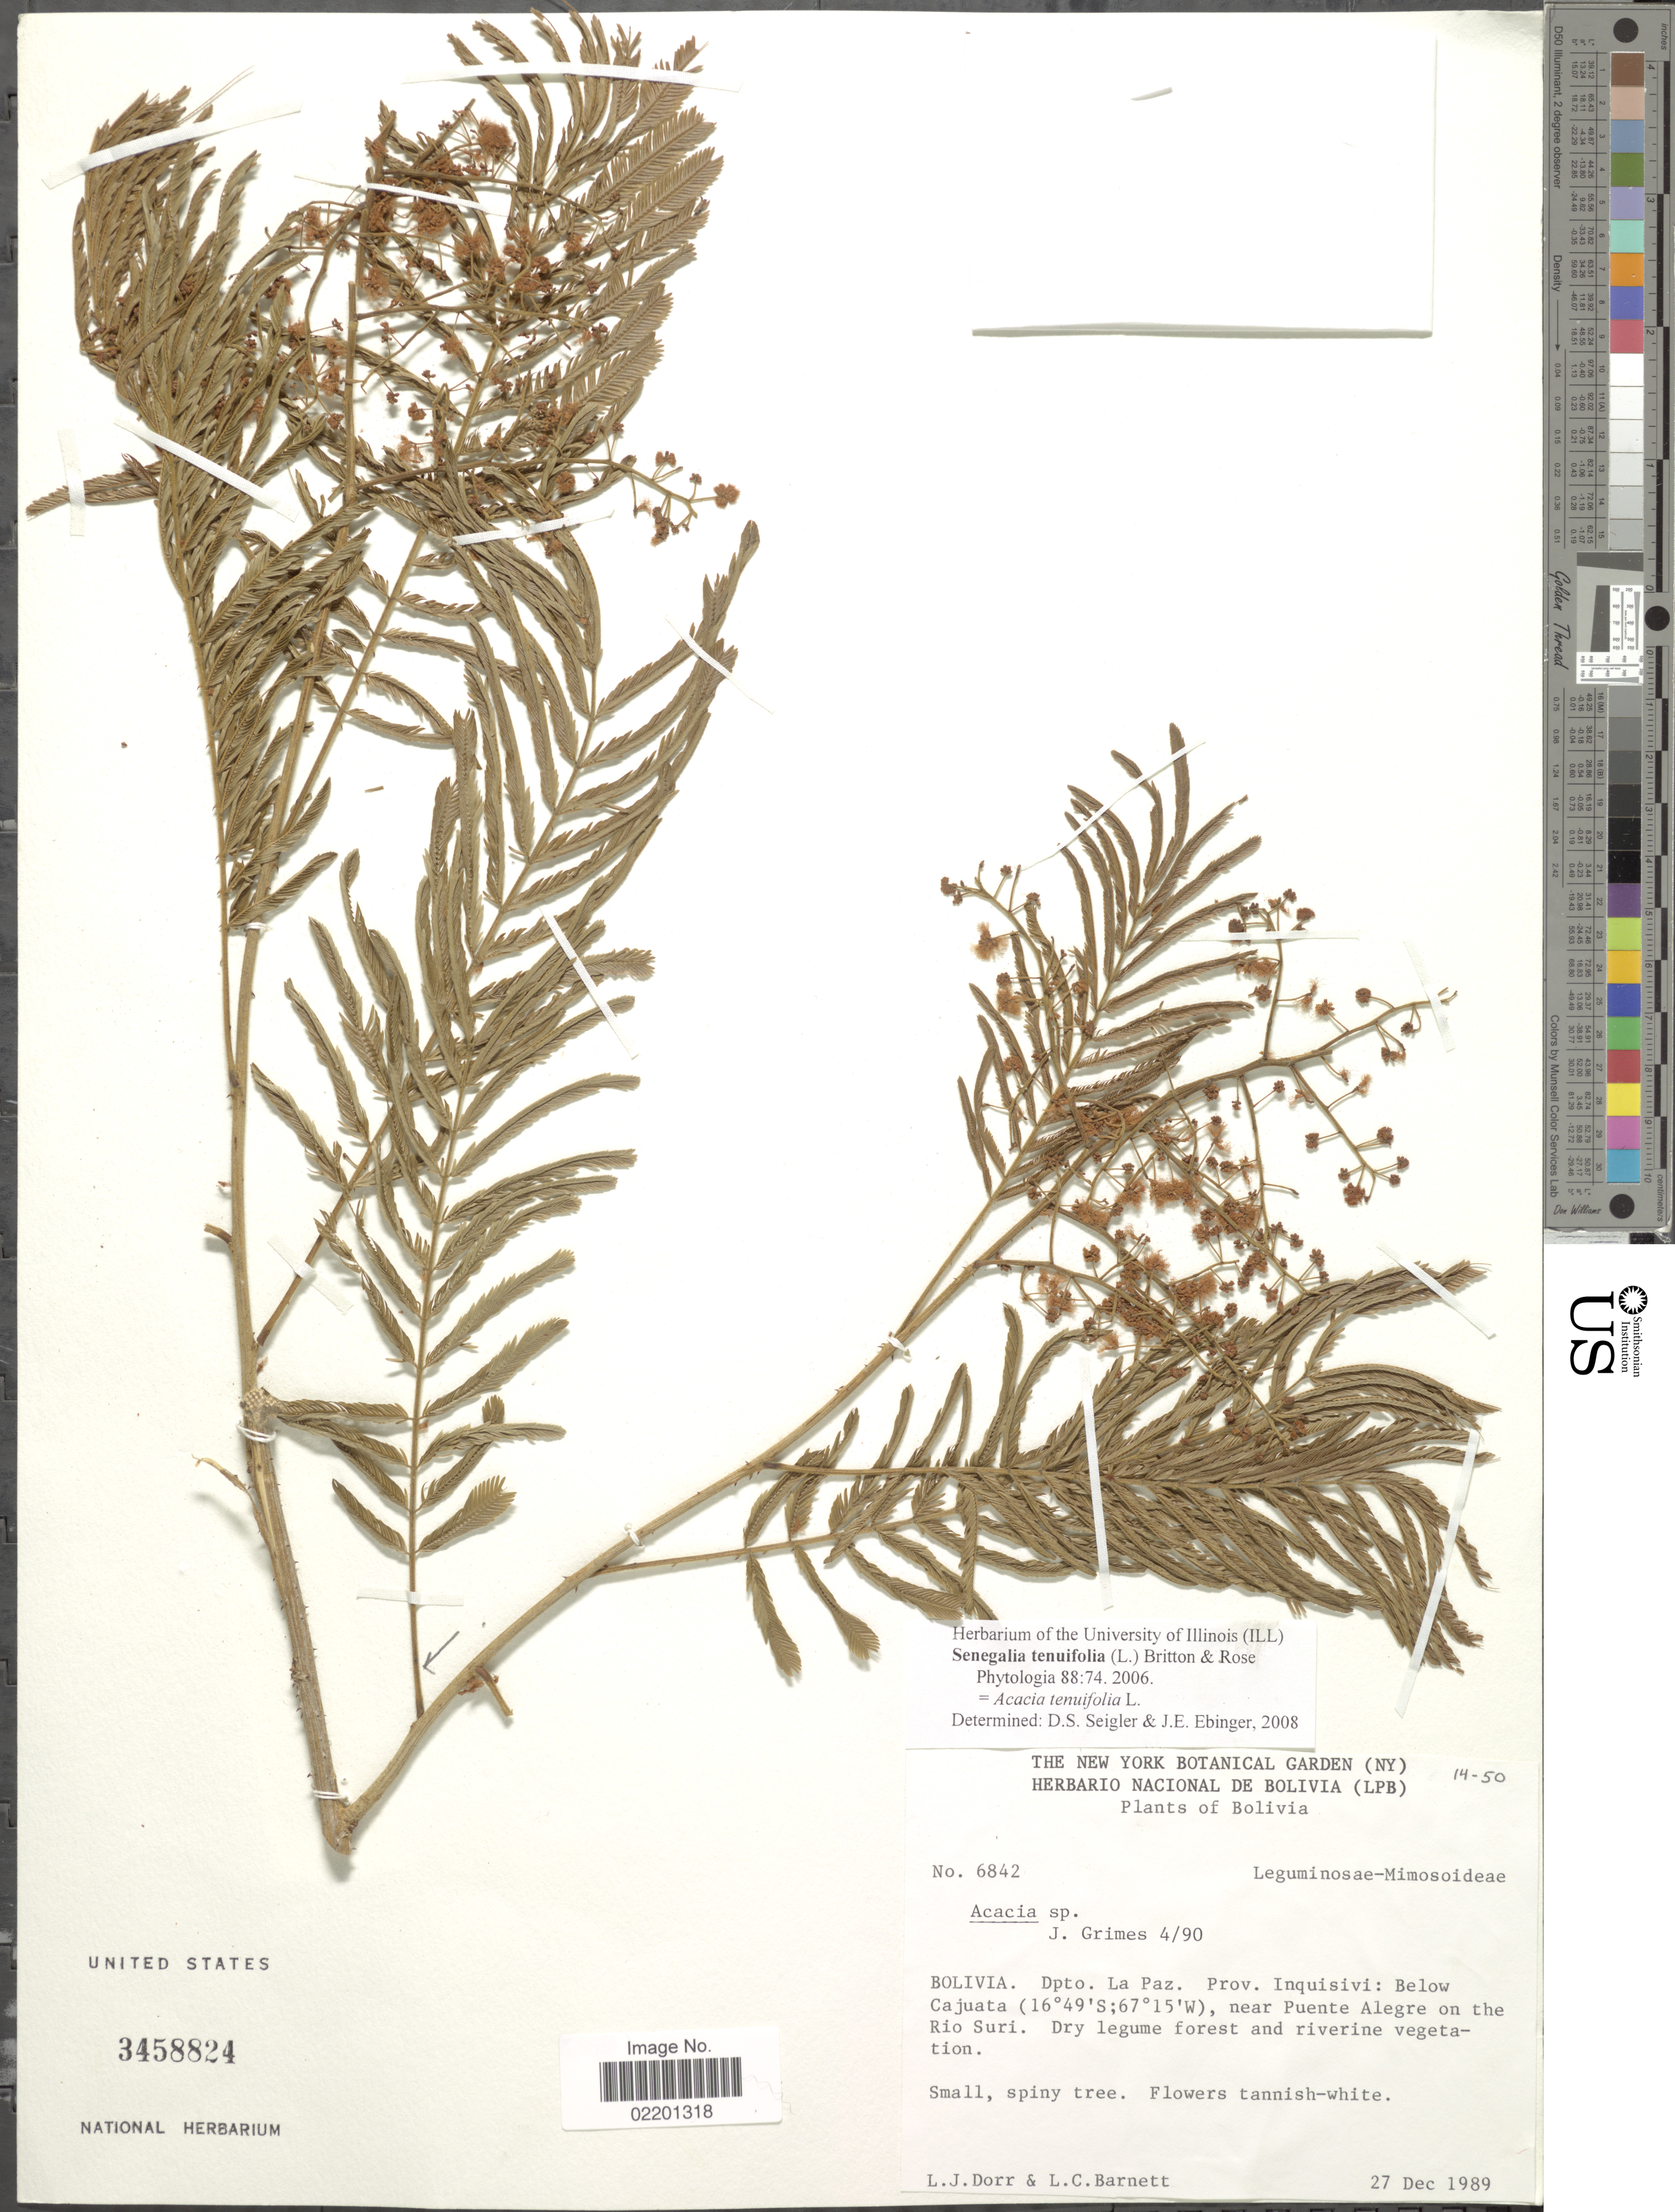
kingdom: Plantae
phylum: Tracheophyta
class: Magnoliopsida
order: Fabales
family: Fabaceae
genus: Senegalia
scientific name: Senegalia tenuifolia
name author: (L.) Britton & Rose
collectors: L. J. Dorr & L. C. Barnett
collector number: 6842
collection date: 1989-12-27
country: Bolivia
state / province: La Paz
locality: Bolovia, Dpto. La Paz, Prov. Inquisivi: Below Cajuata, near Puente Alegre on the Rio Suri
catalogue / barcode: US 3458824